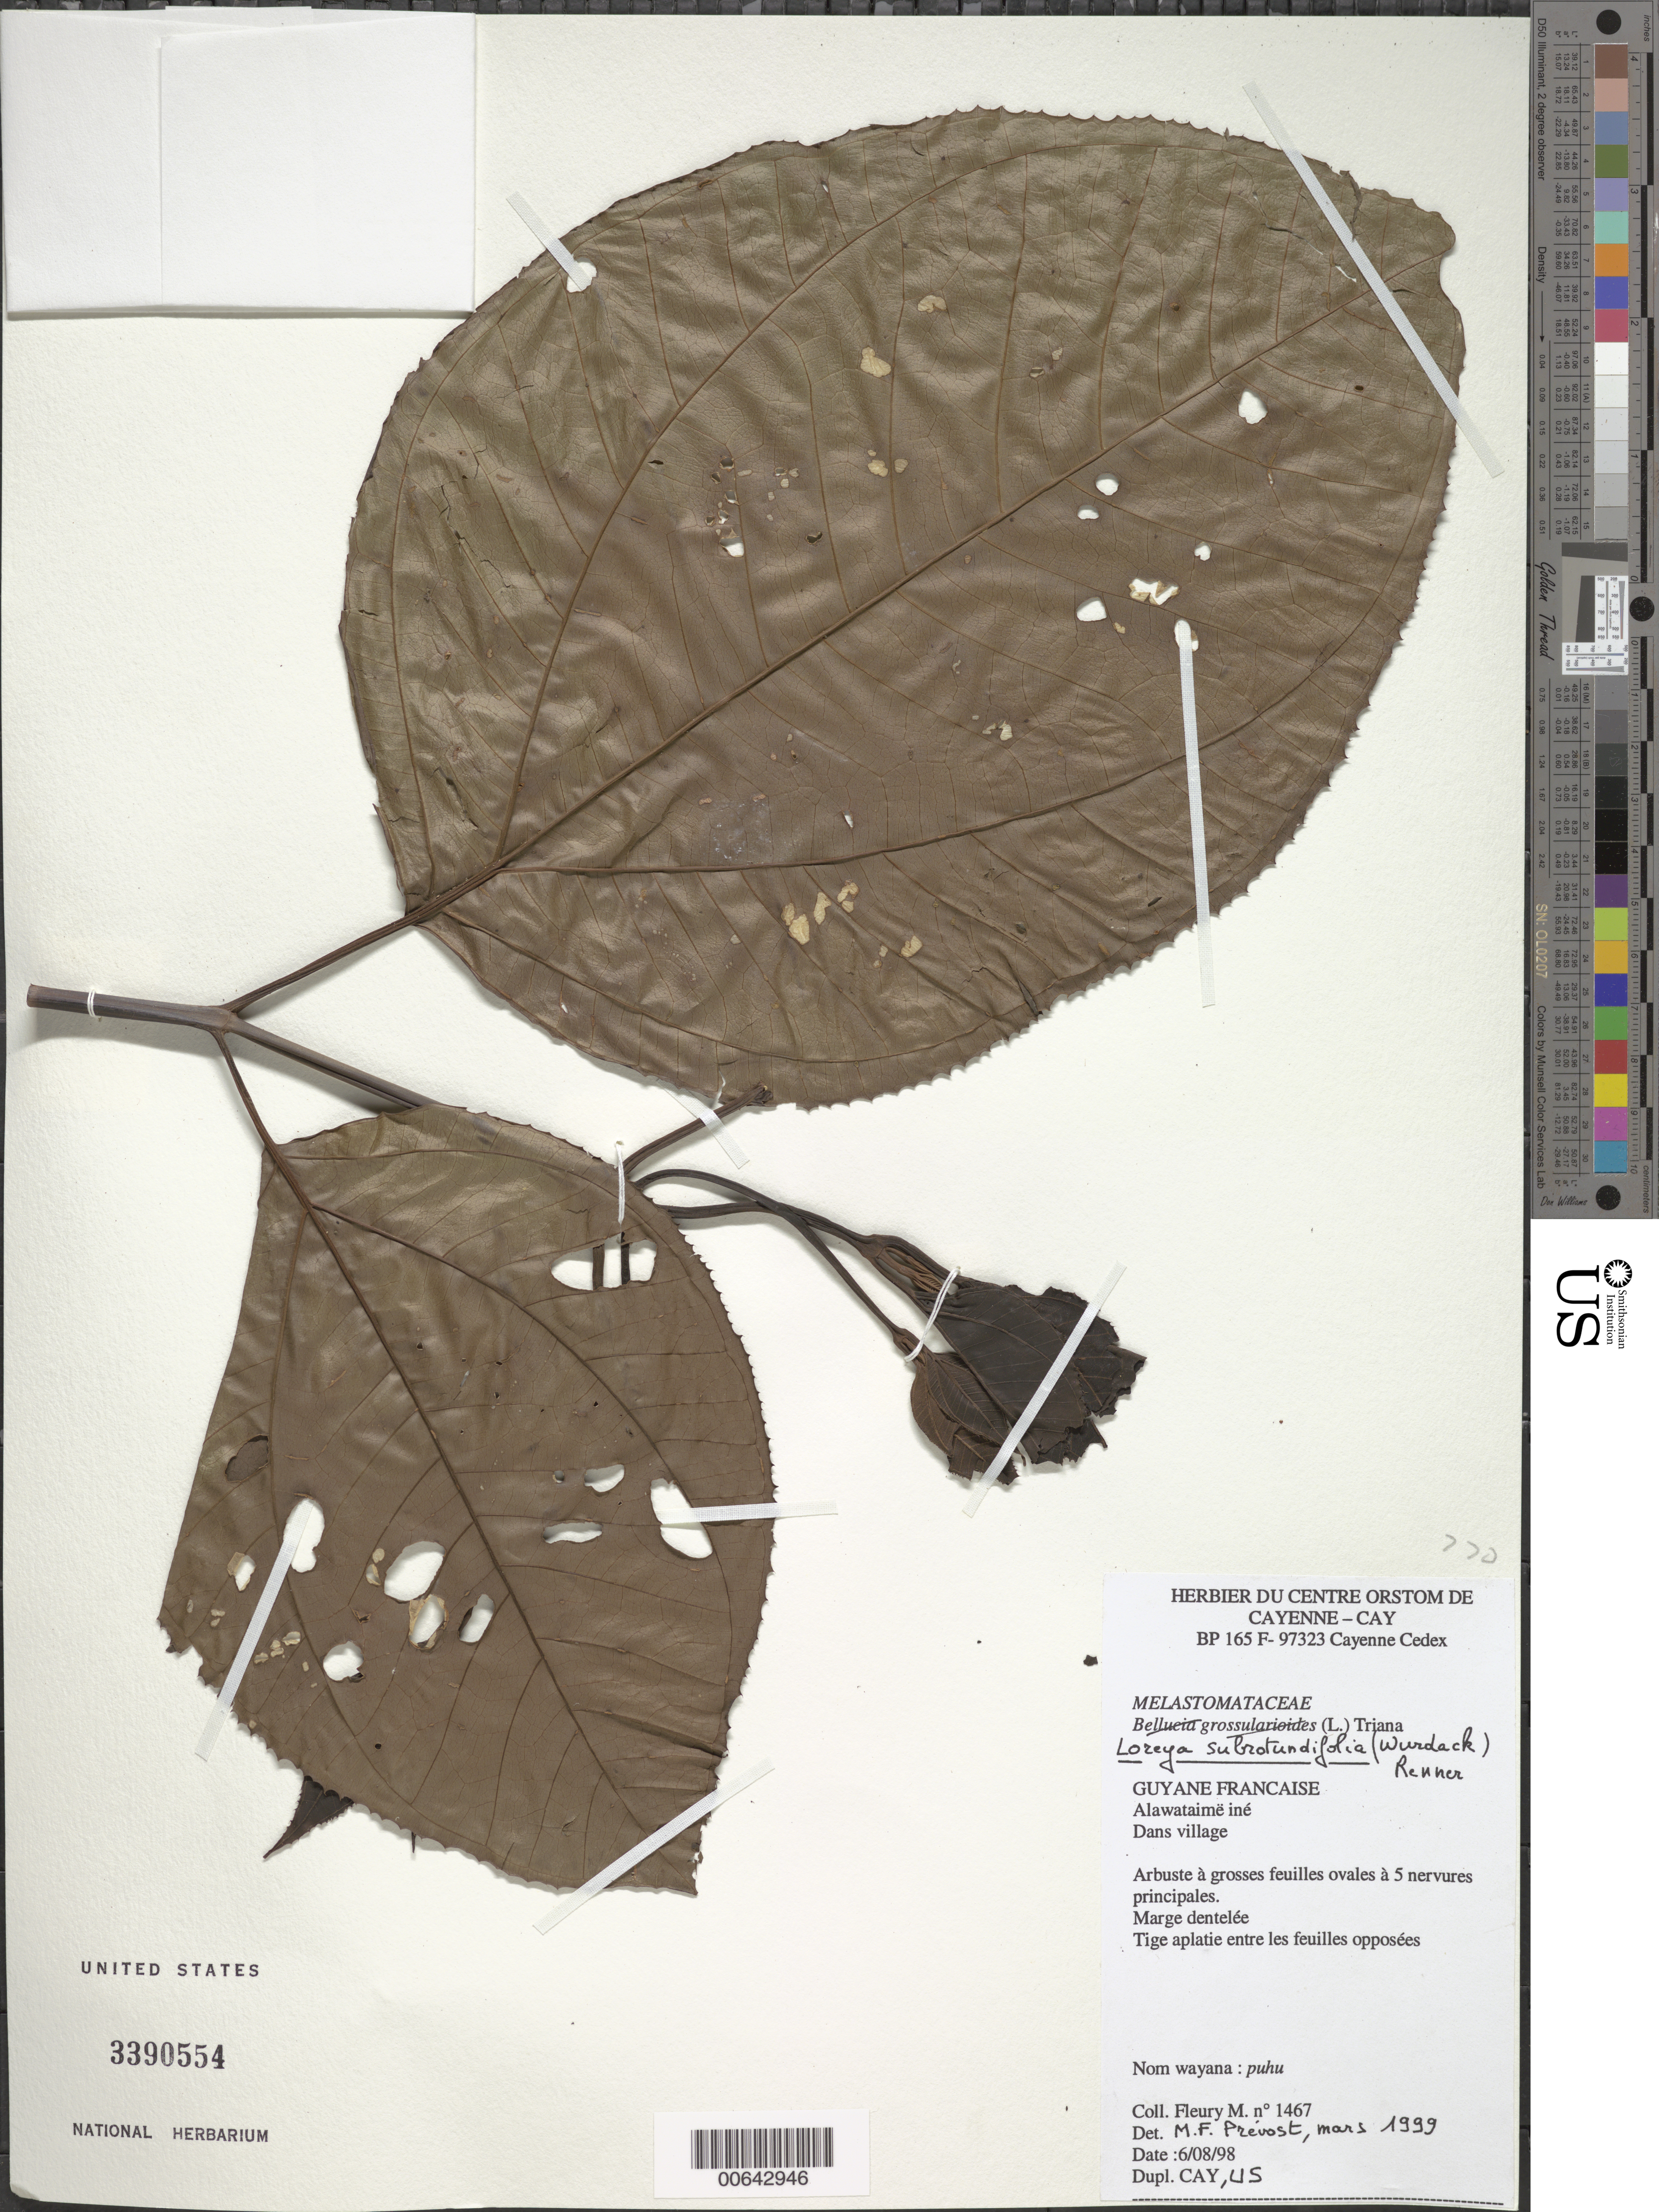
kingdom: Plantae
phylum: Tracheophyta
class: Magnoliopsida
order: Myrtales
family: Melastomataceae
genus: Bellucia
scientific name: Bellucia subrotundifolia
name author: Wurdack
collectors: M. Fleury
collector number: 1467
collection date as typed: Transcribed d/m/y: 6/8/98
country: French Guiana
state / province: Cayenne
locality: BP 165 F- 97323 Cayenne Cedex. Alawataimë iné. Dans village.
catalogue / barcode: US 3390554